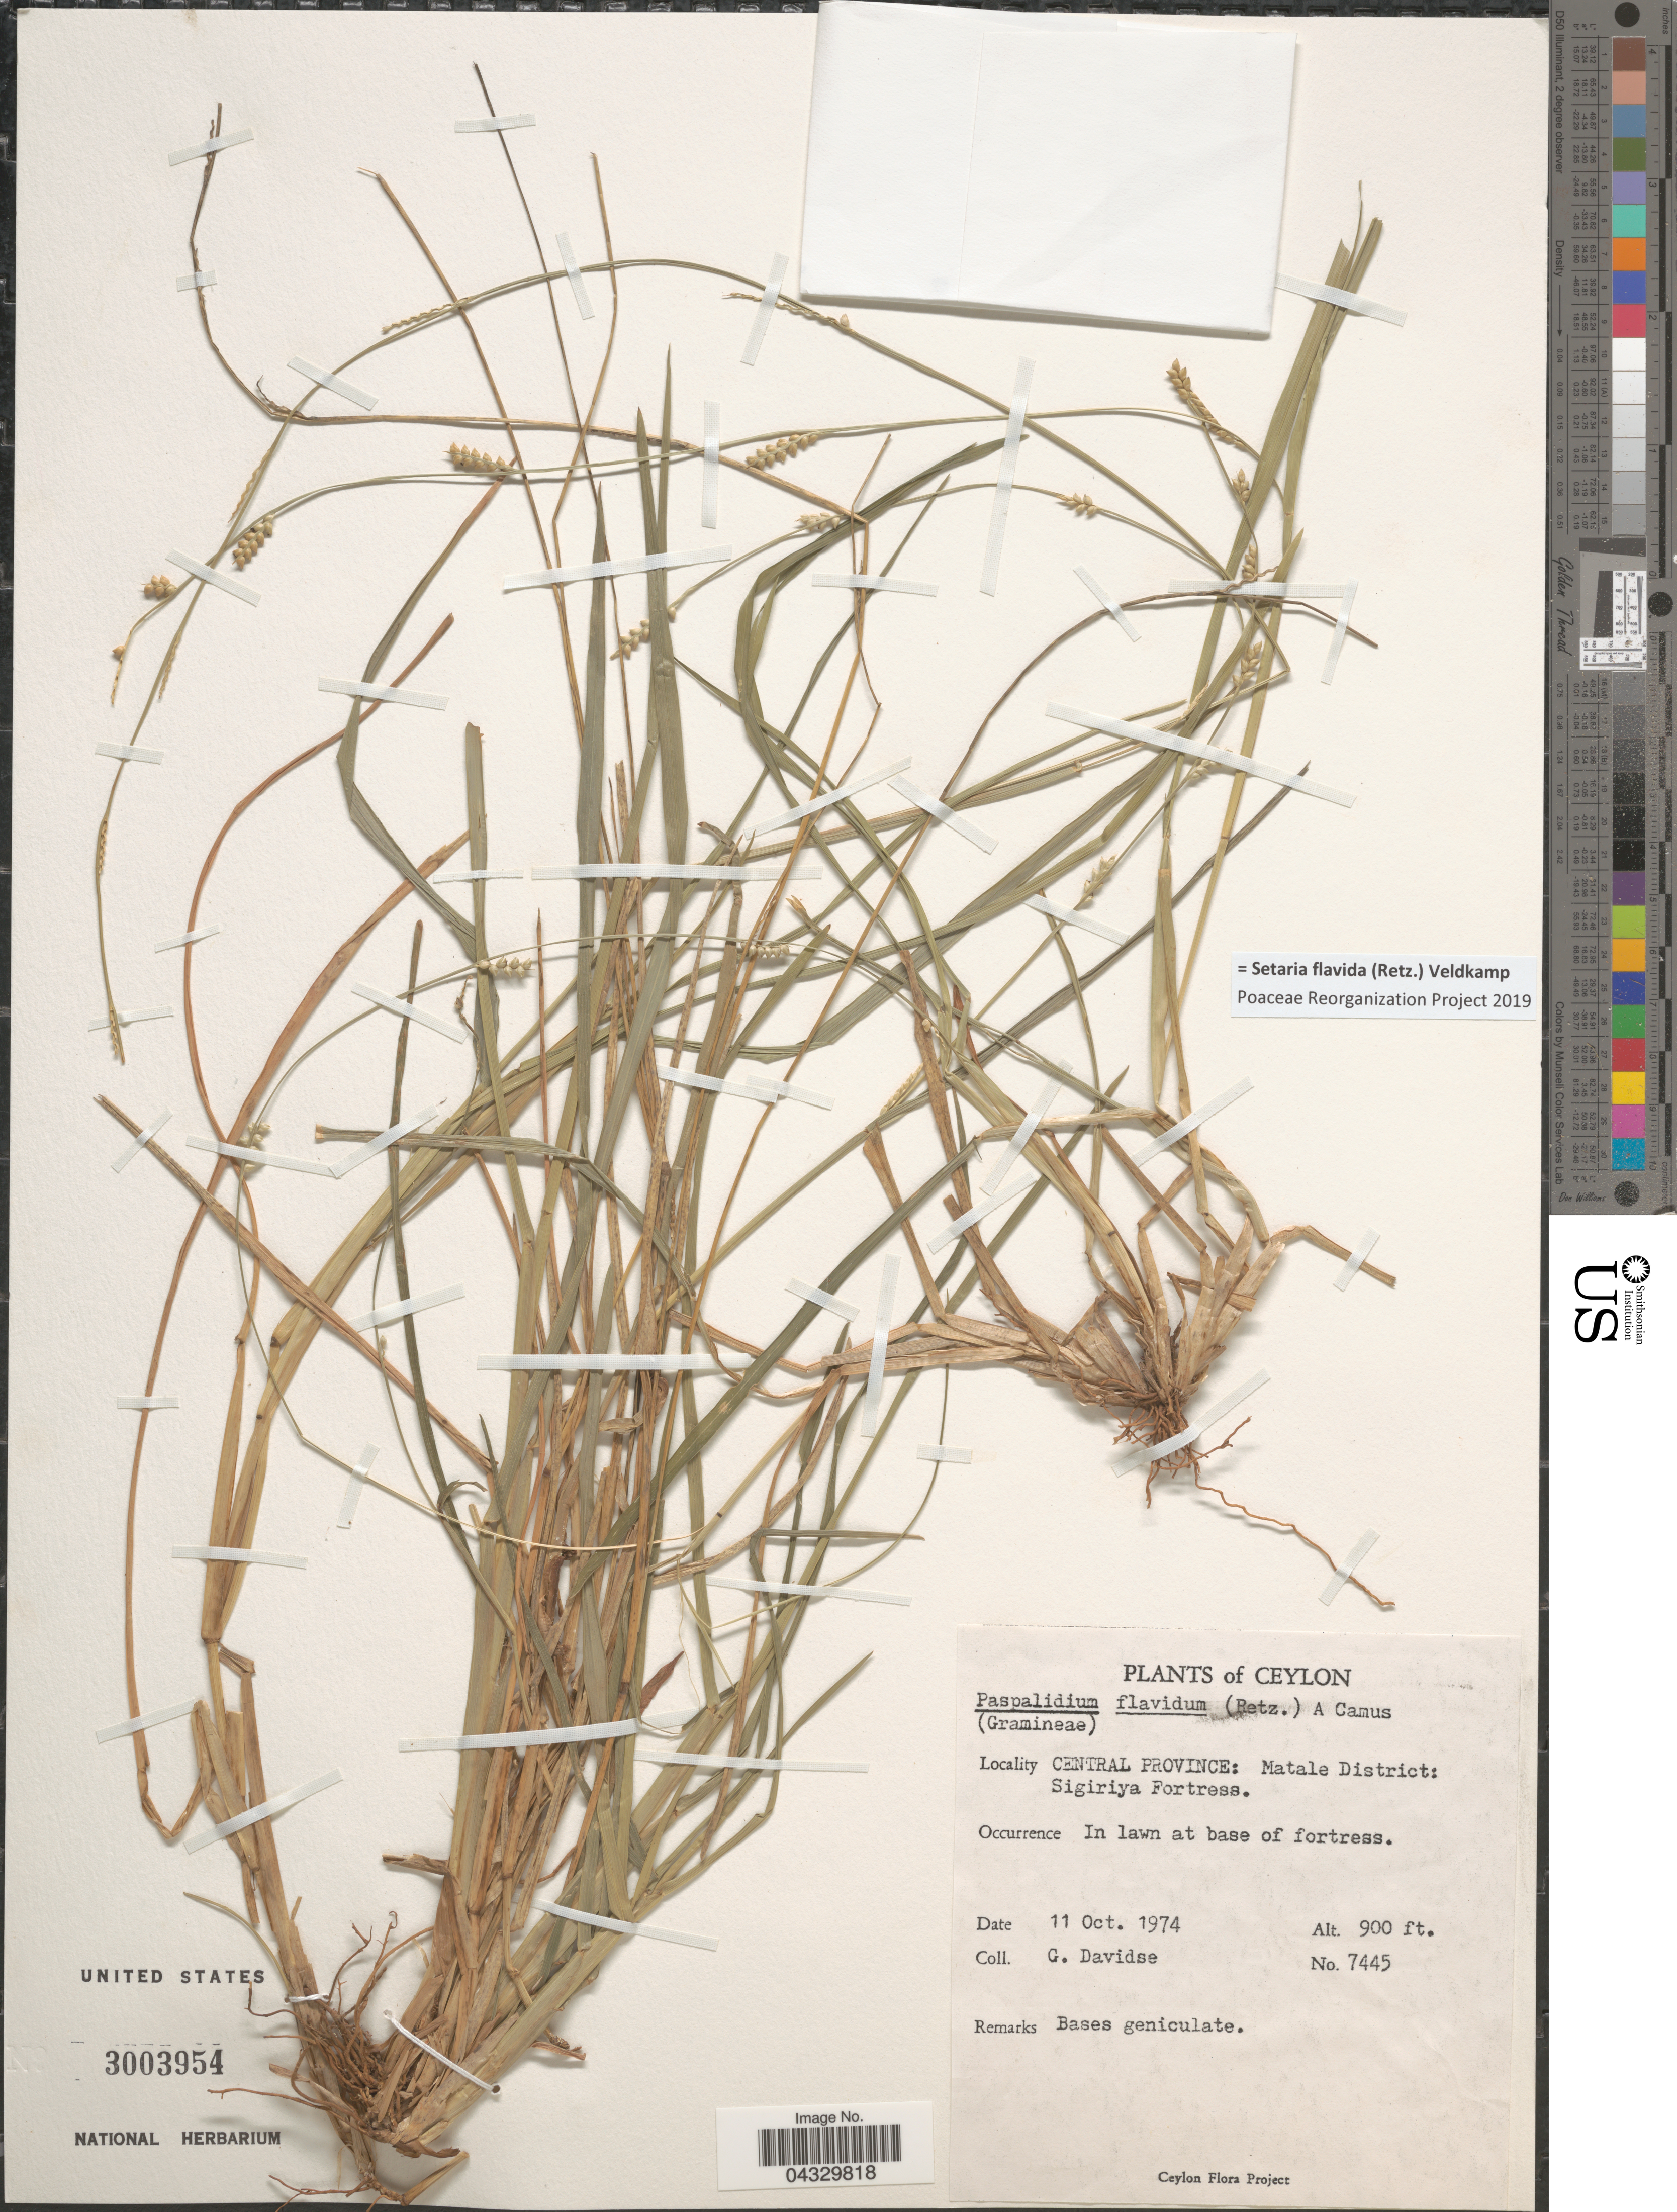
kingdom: Plantae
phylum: Tracheophyta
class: Liliopsida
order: Poales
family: Poaceae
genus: Setaria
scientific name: Setaria flavida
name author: (Retz.) Veldkamp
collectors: G. Davidse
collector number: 7445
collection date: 1974-10-11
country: Sri Lanka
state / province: Central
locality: Ceylon. Matale District: Sigiriya Fortress.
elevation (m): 274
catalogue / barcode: US 3003954